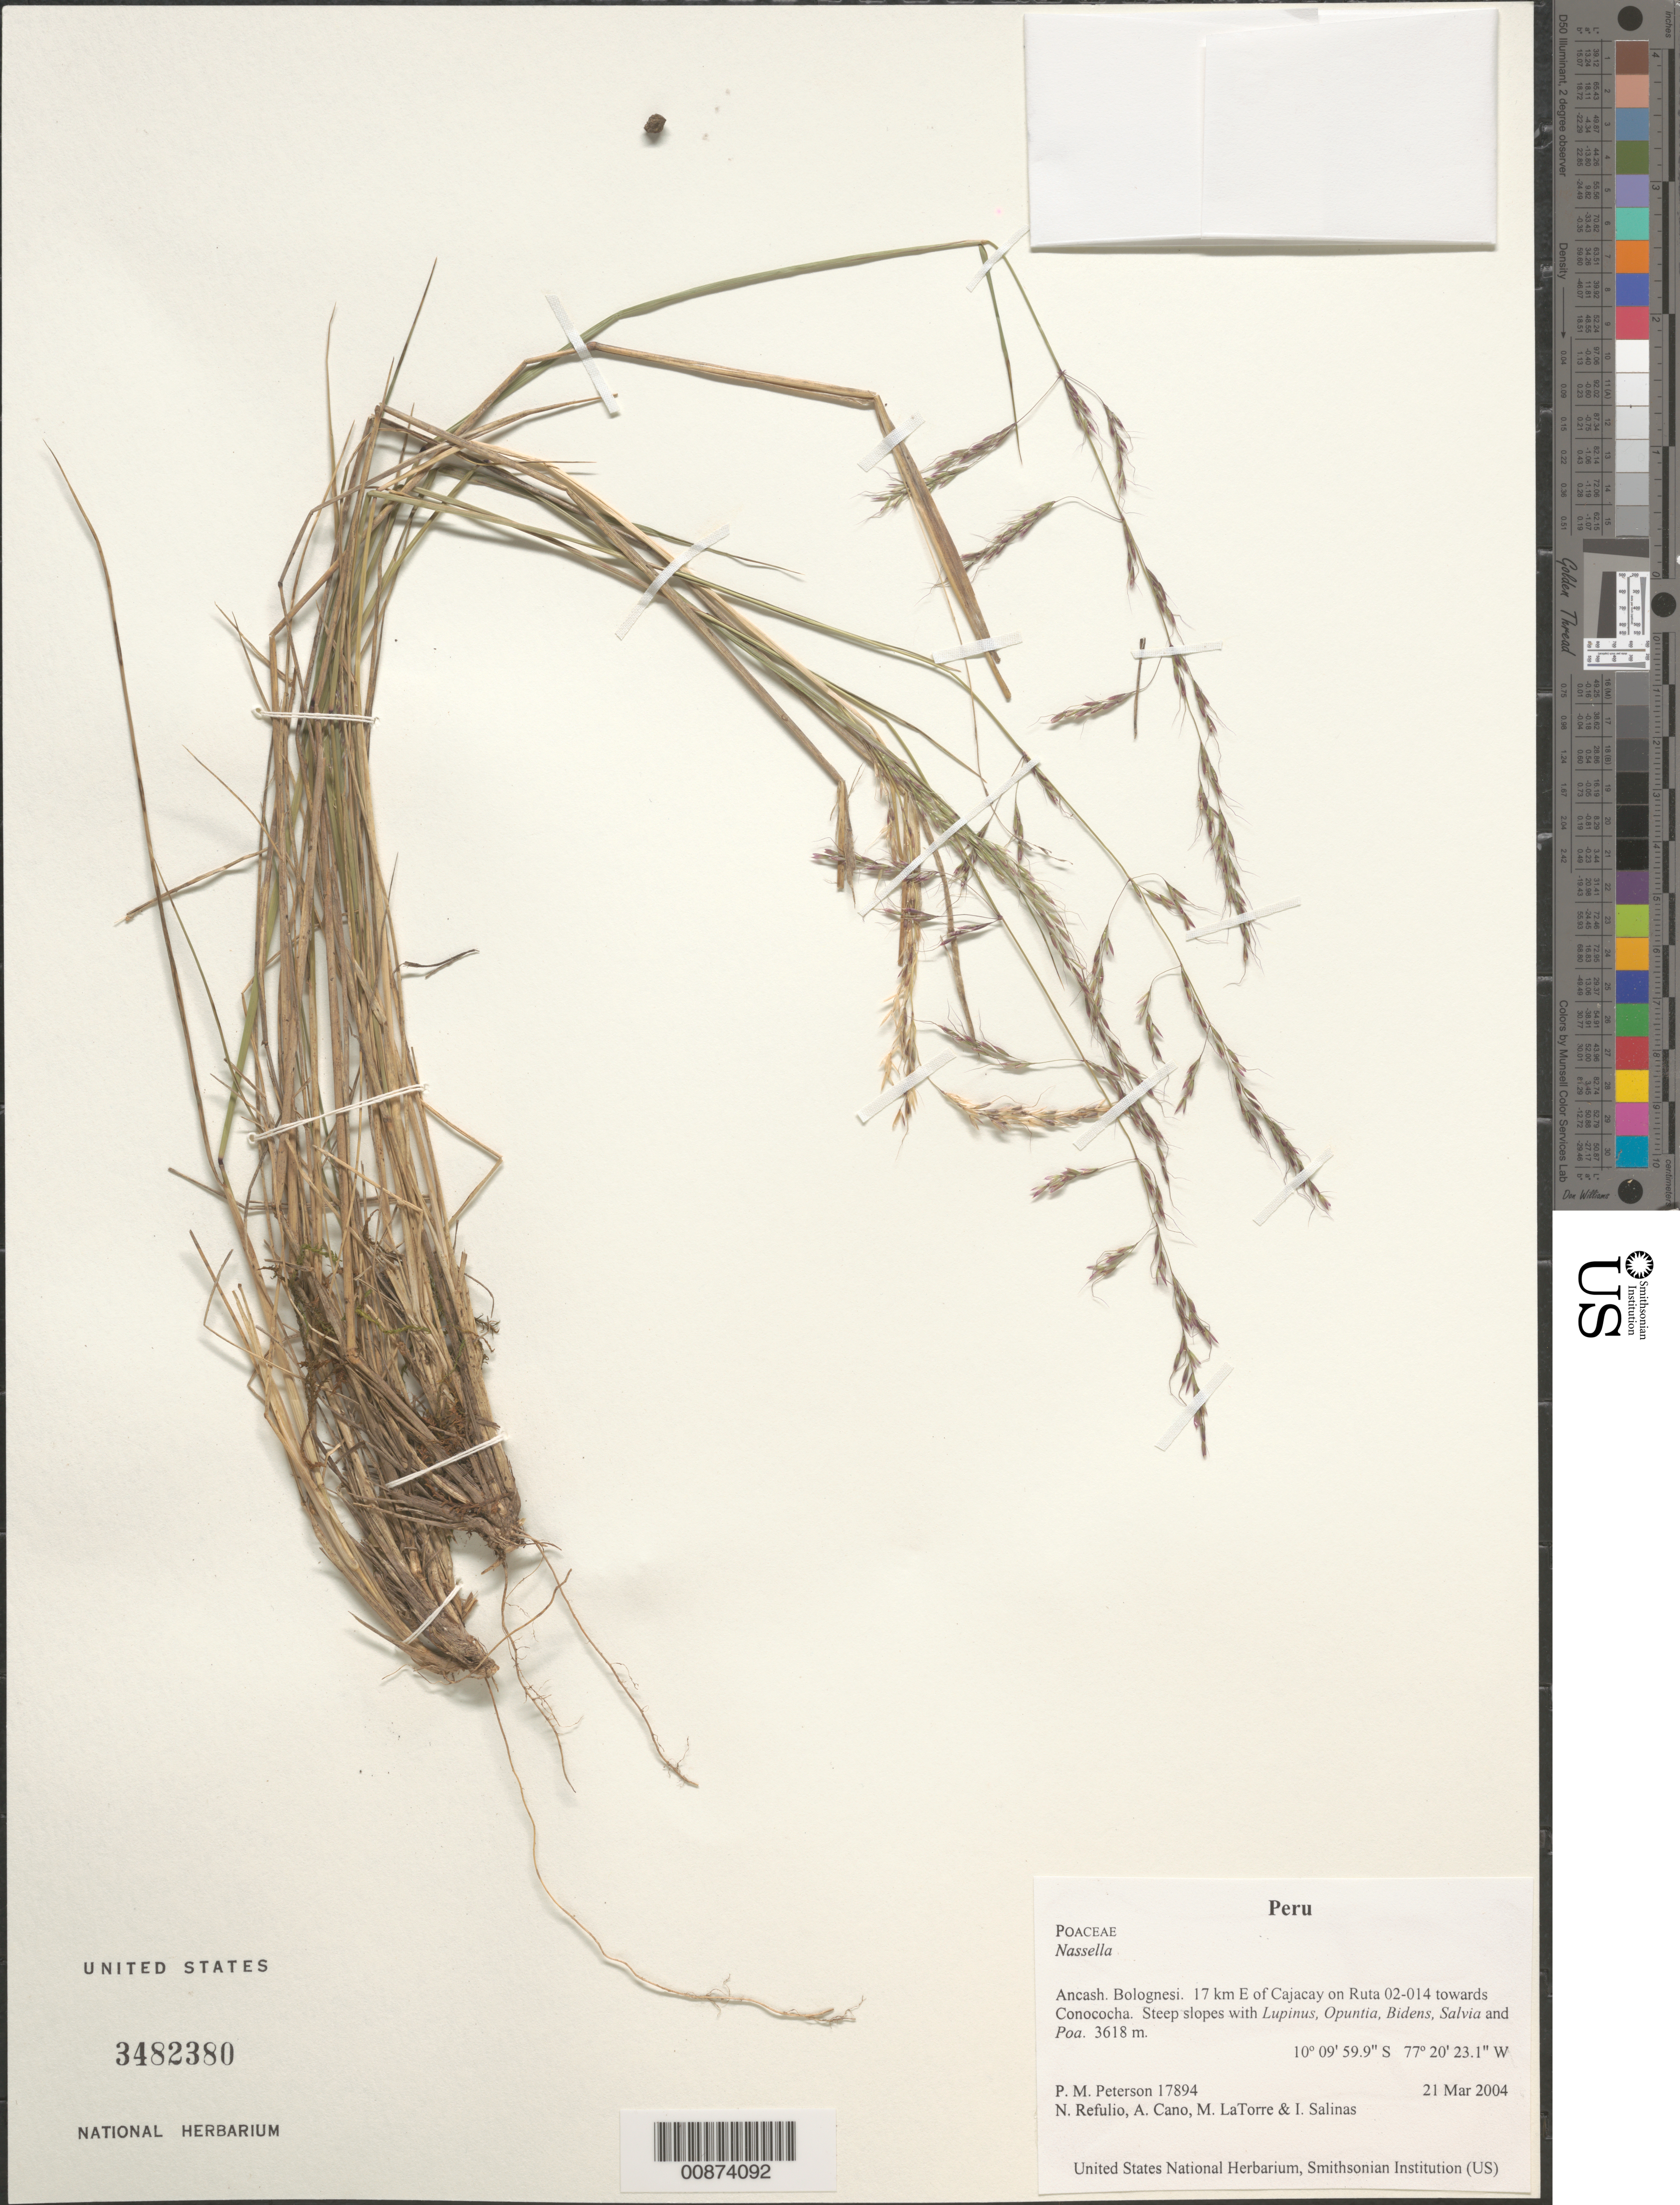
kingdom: Plantae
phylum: Tracheophyta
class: Liliopsida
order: Poales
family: Poaceae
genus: Nassella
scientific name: Nassella sp.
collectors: P. M. Peterson, N. Refulio-Rodríguez, A. Cano, M. Torre & I. Salinas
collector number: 17894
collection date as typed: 21 Mar 2004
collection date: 2004-03-21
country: Peru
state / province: Ancash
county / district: Bolognesi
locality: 17 km E of Cajacay on Ruta 02-014 towards Conococha. Steep slopes with Lupinus, Opuntia, Bidens, Salvia and Poa.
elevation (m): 3618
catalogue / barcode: US 3482380